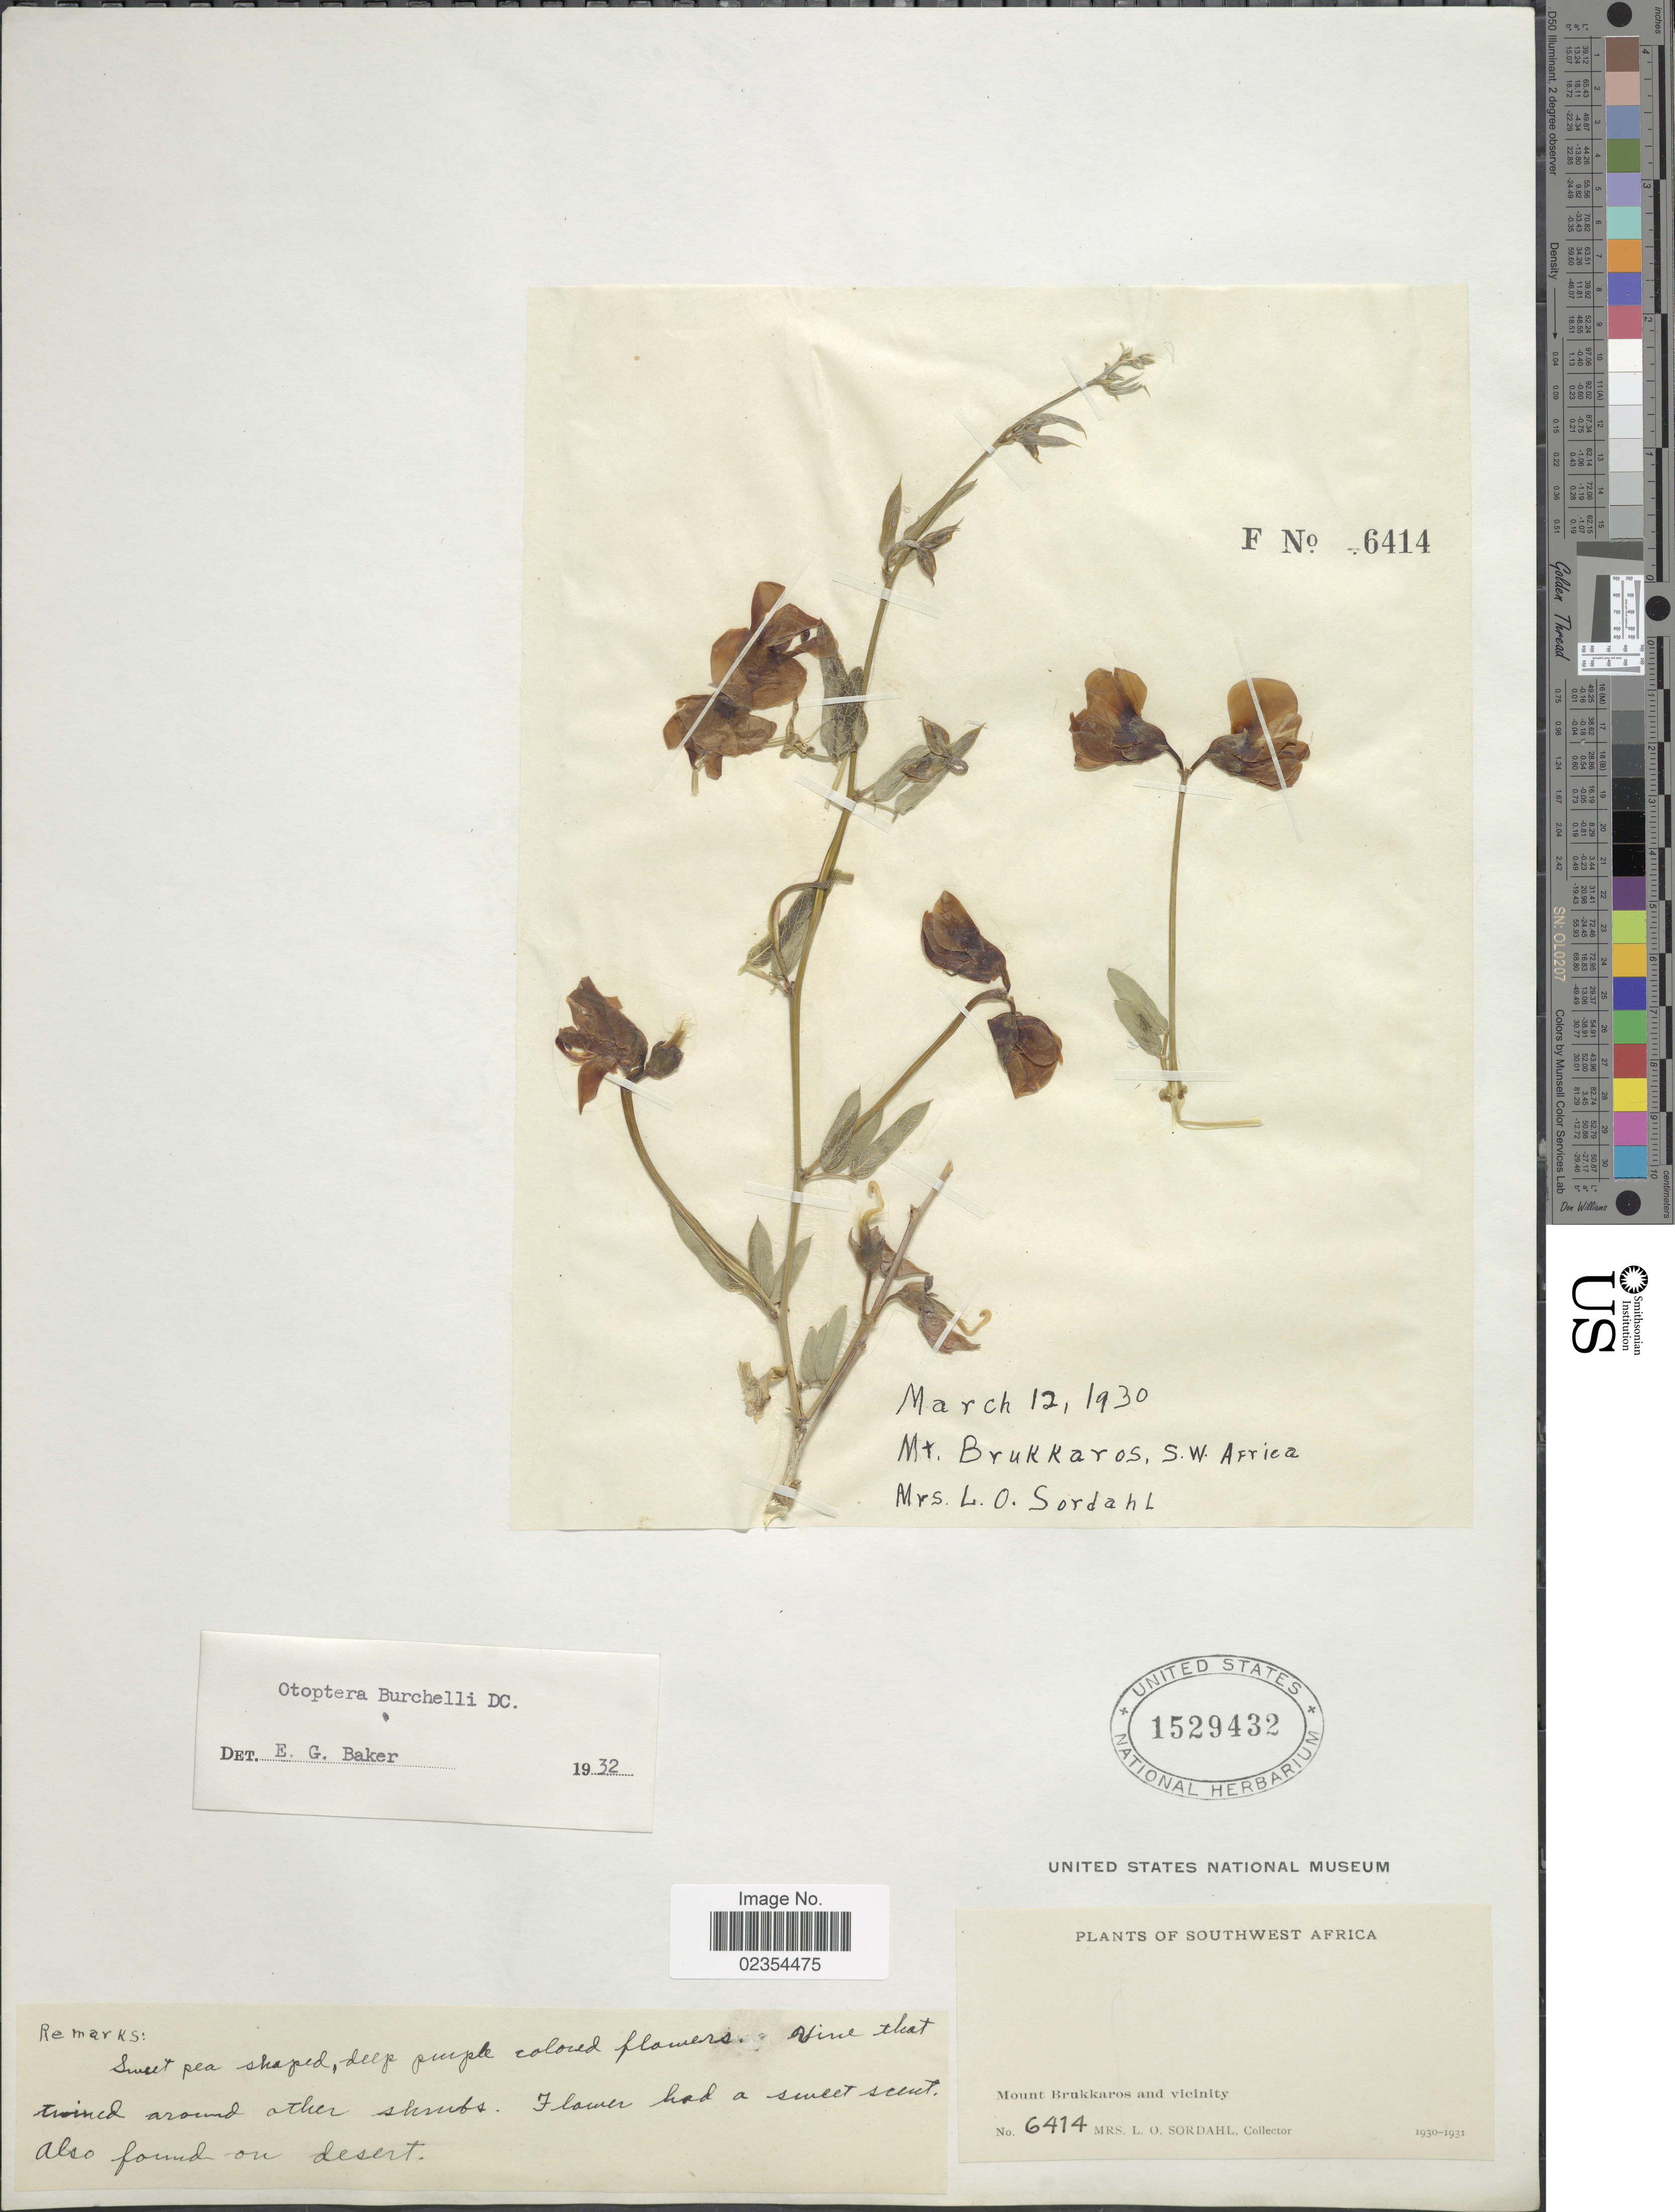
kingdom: Plantae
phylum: Tracheophyta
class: Magnoliopsida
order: Fabales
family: Fabaceae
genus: Otoptera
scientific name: Otoptera burchellii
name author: DC.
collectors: L. Sordahl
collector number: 6414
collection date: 1930-03-12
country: Namibia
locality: Southwest Africa, Mount Boukkaros and vicinity.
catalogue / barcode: US 1529432